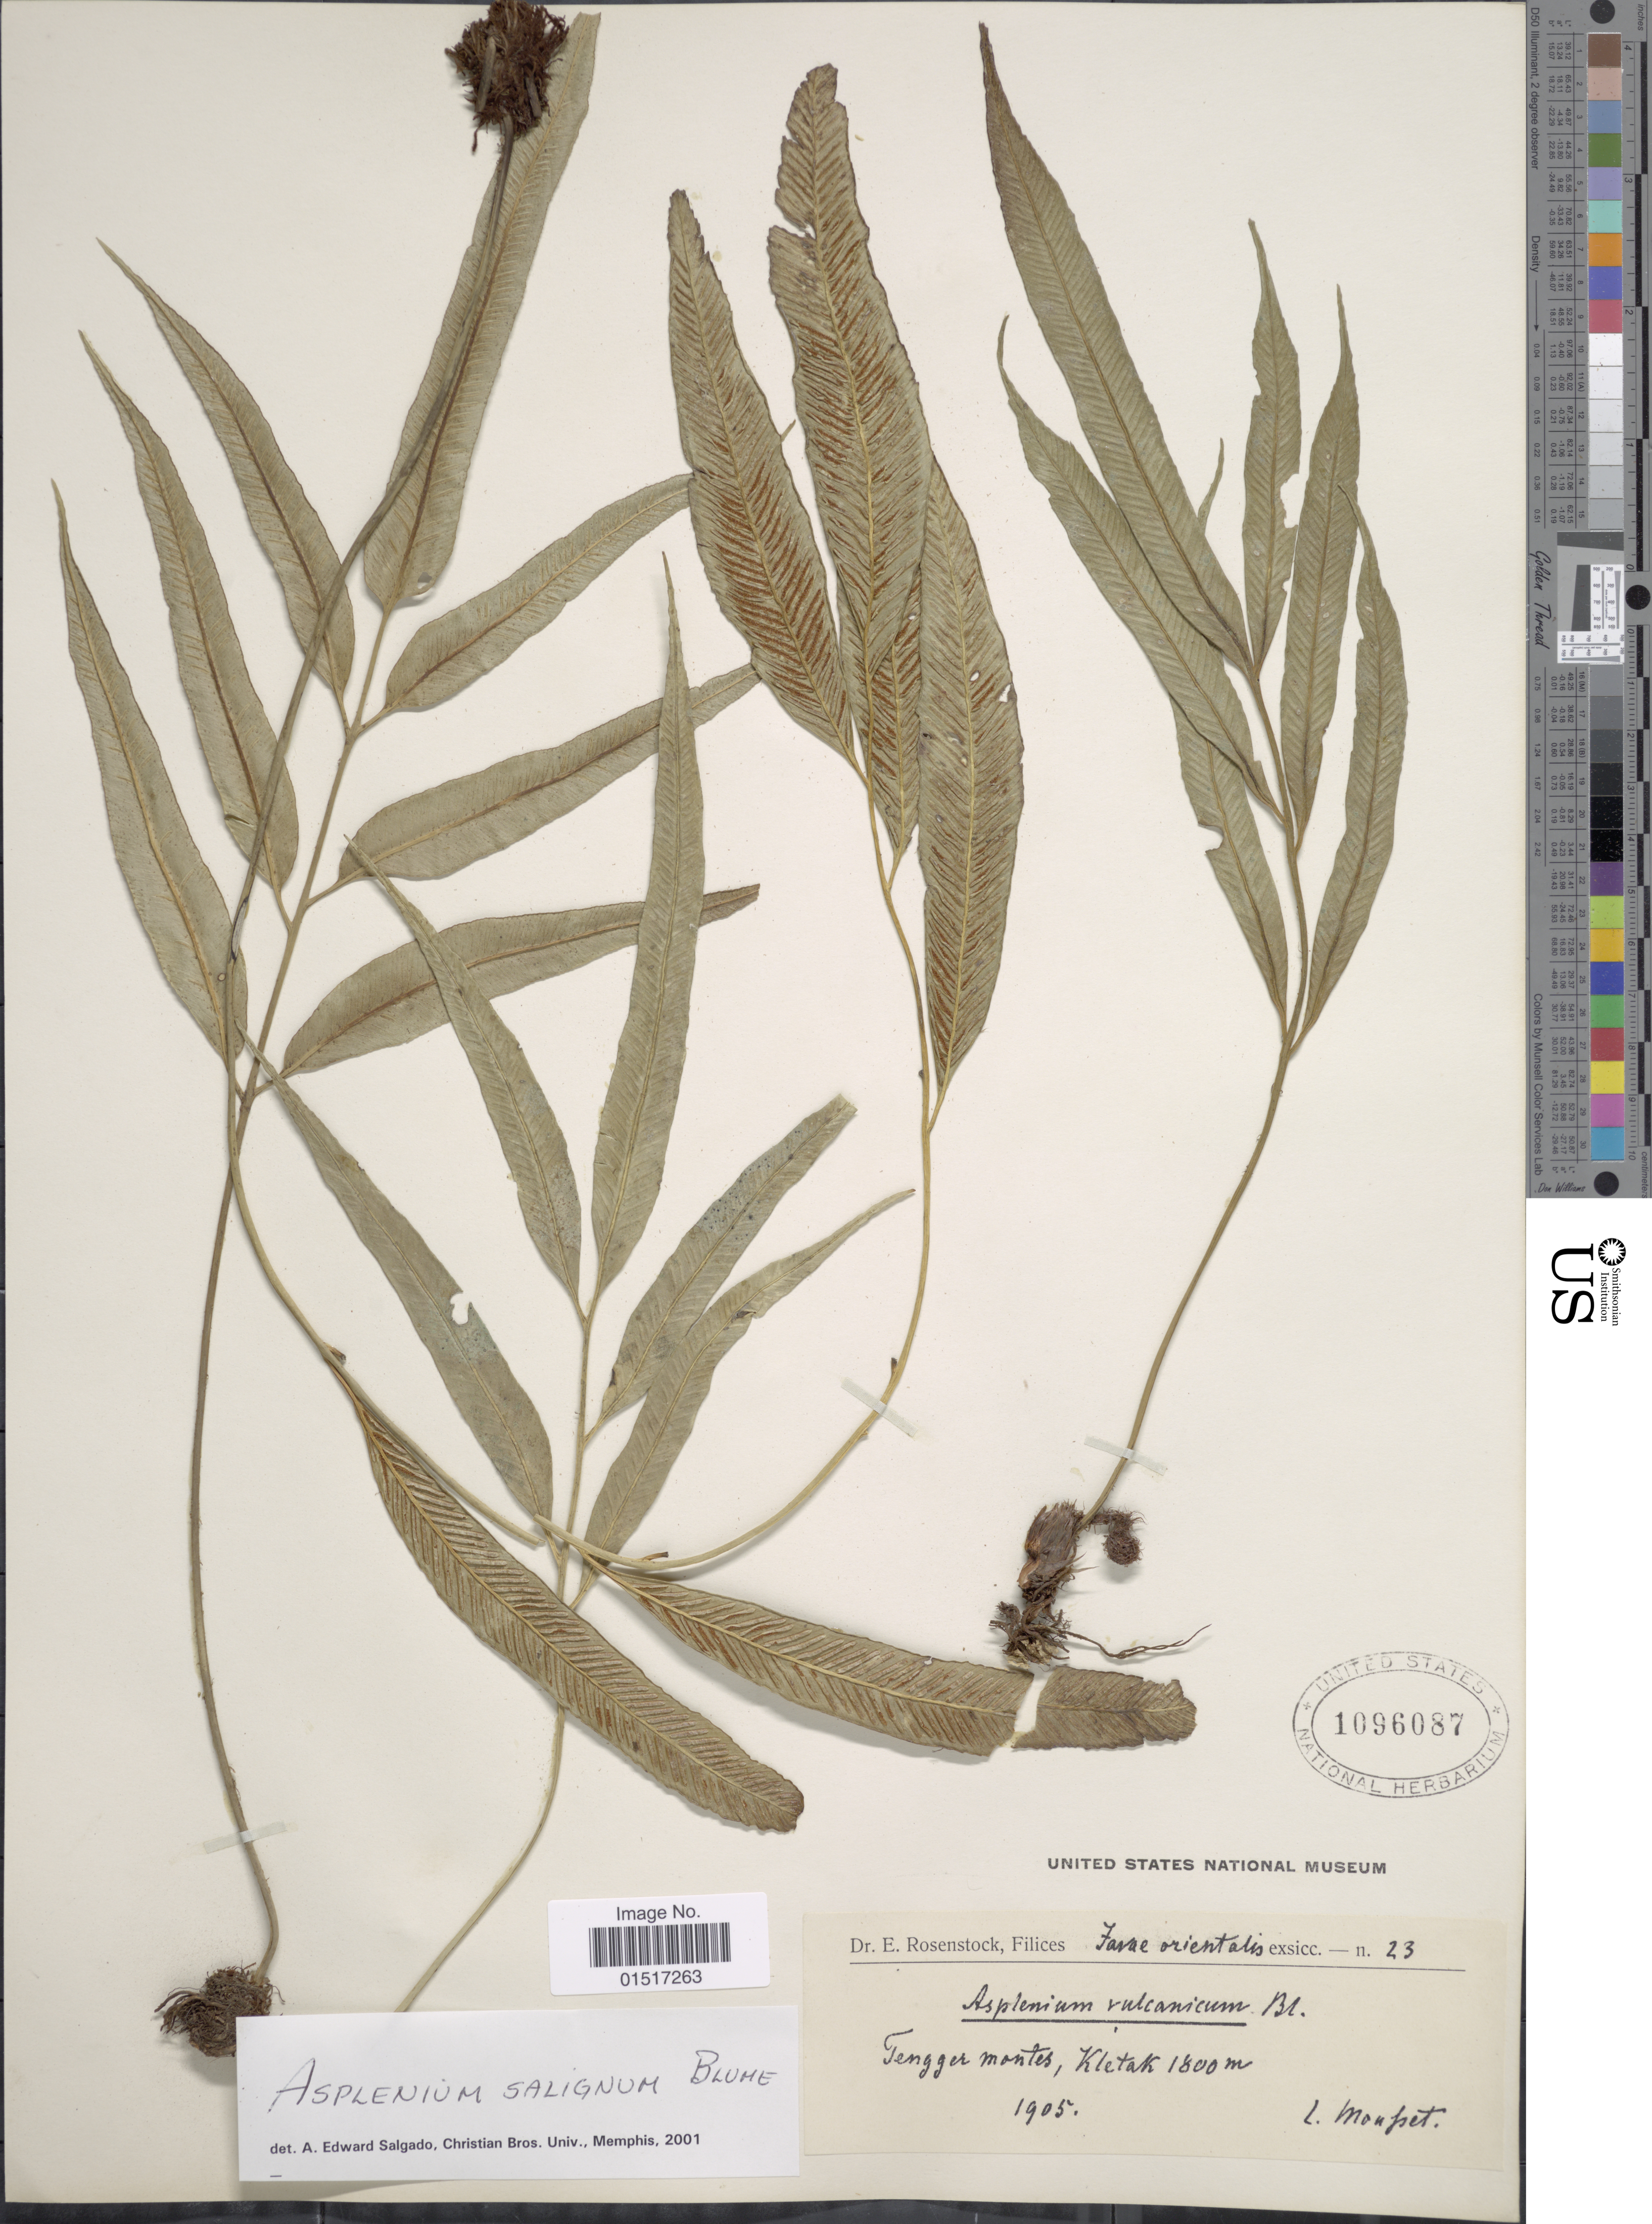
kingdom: Plantae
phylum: Tracheophyta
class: Polypodiopsida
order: Polypodiales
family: Aspleniaceae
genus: Asplenium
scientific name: Asplenium vulcanicum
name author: Blume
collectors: Mousset, --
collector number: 23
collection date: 1905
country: Indonesia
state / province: Java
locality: Javae orientalis. Tengger montes, Kletah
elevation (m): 1800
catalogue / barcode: US 1096087